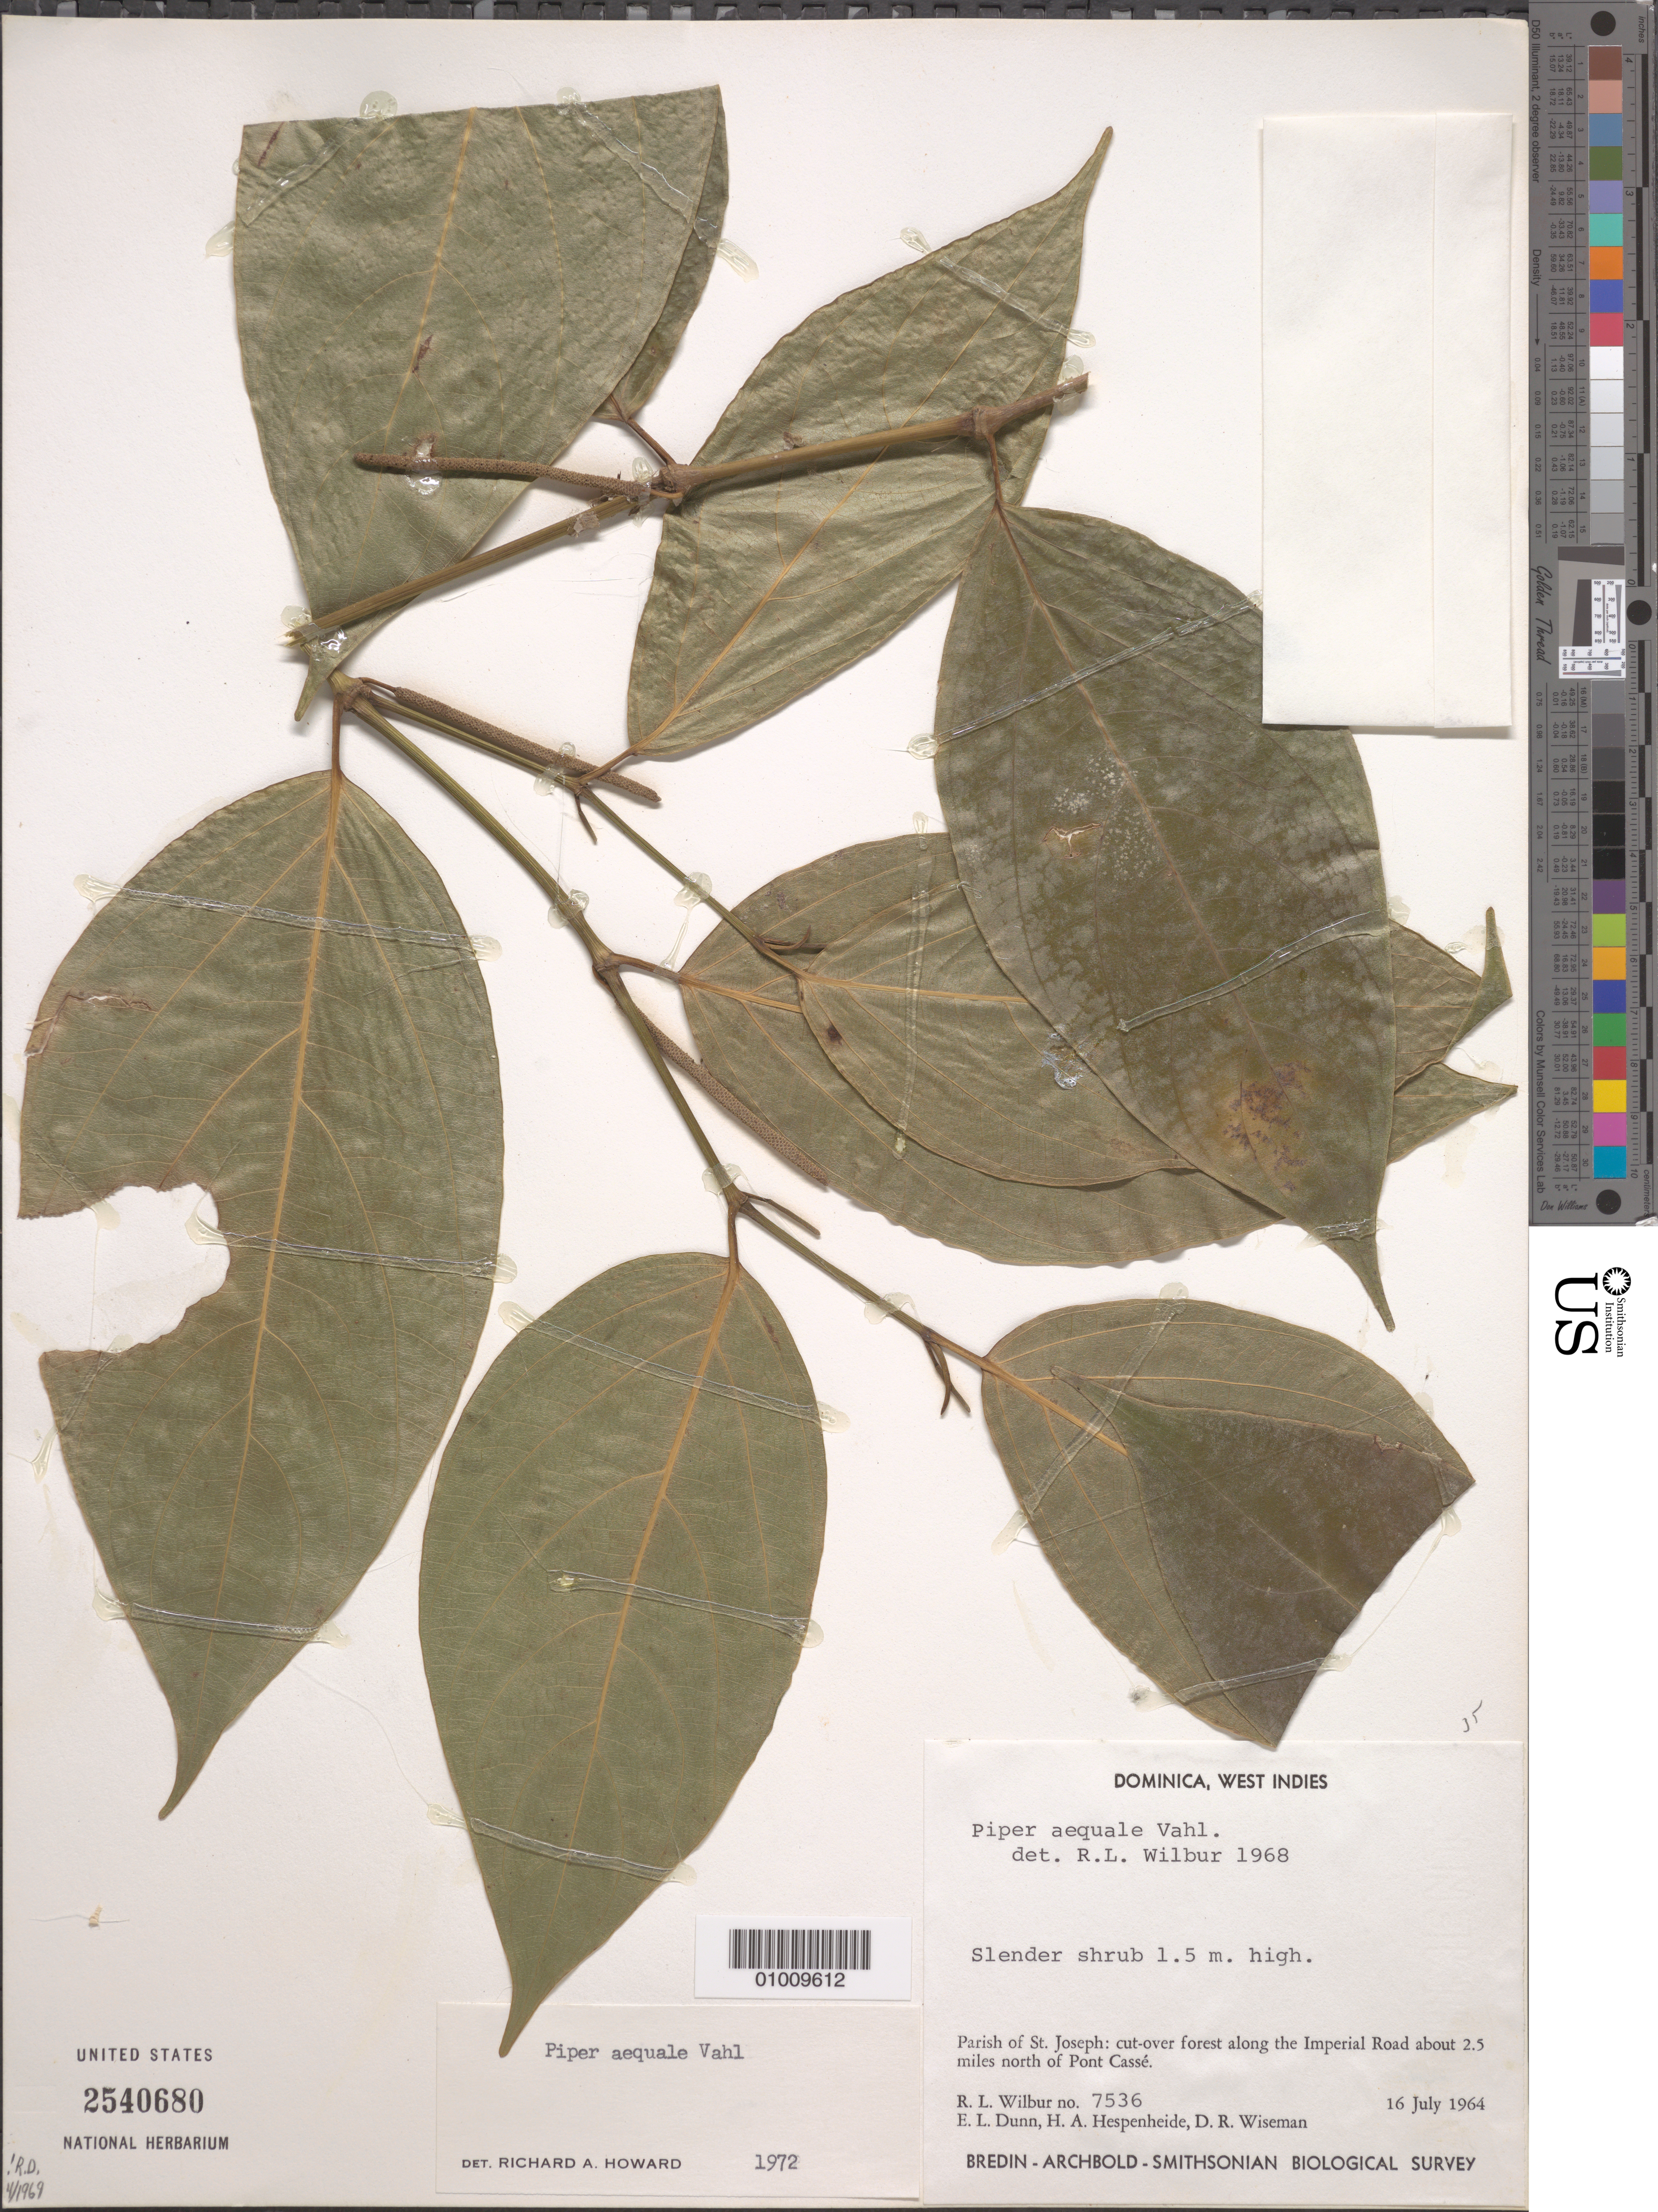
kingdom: Plantae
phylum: Tracheophyta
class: Magnoliopsida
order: Piperales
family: Piperaceae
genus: Piper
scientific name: Piper aequale var. aequale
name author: Vahl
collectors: R. L. Wilbur, E. Dunn, D. R. Wiseman & H. A. Hespenheide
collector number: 7536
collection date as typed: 16 Jul 1964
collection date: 1964-07-16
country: Dominica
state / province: St. Joseph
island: Dominica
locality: Parish of St.Joseph: cut-over forest along the Imperial Road about 2.5 miles N or Pont Casse.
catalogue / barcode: US 2540680